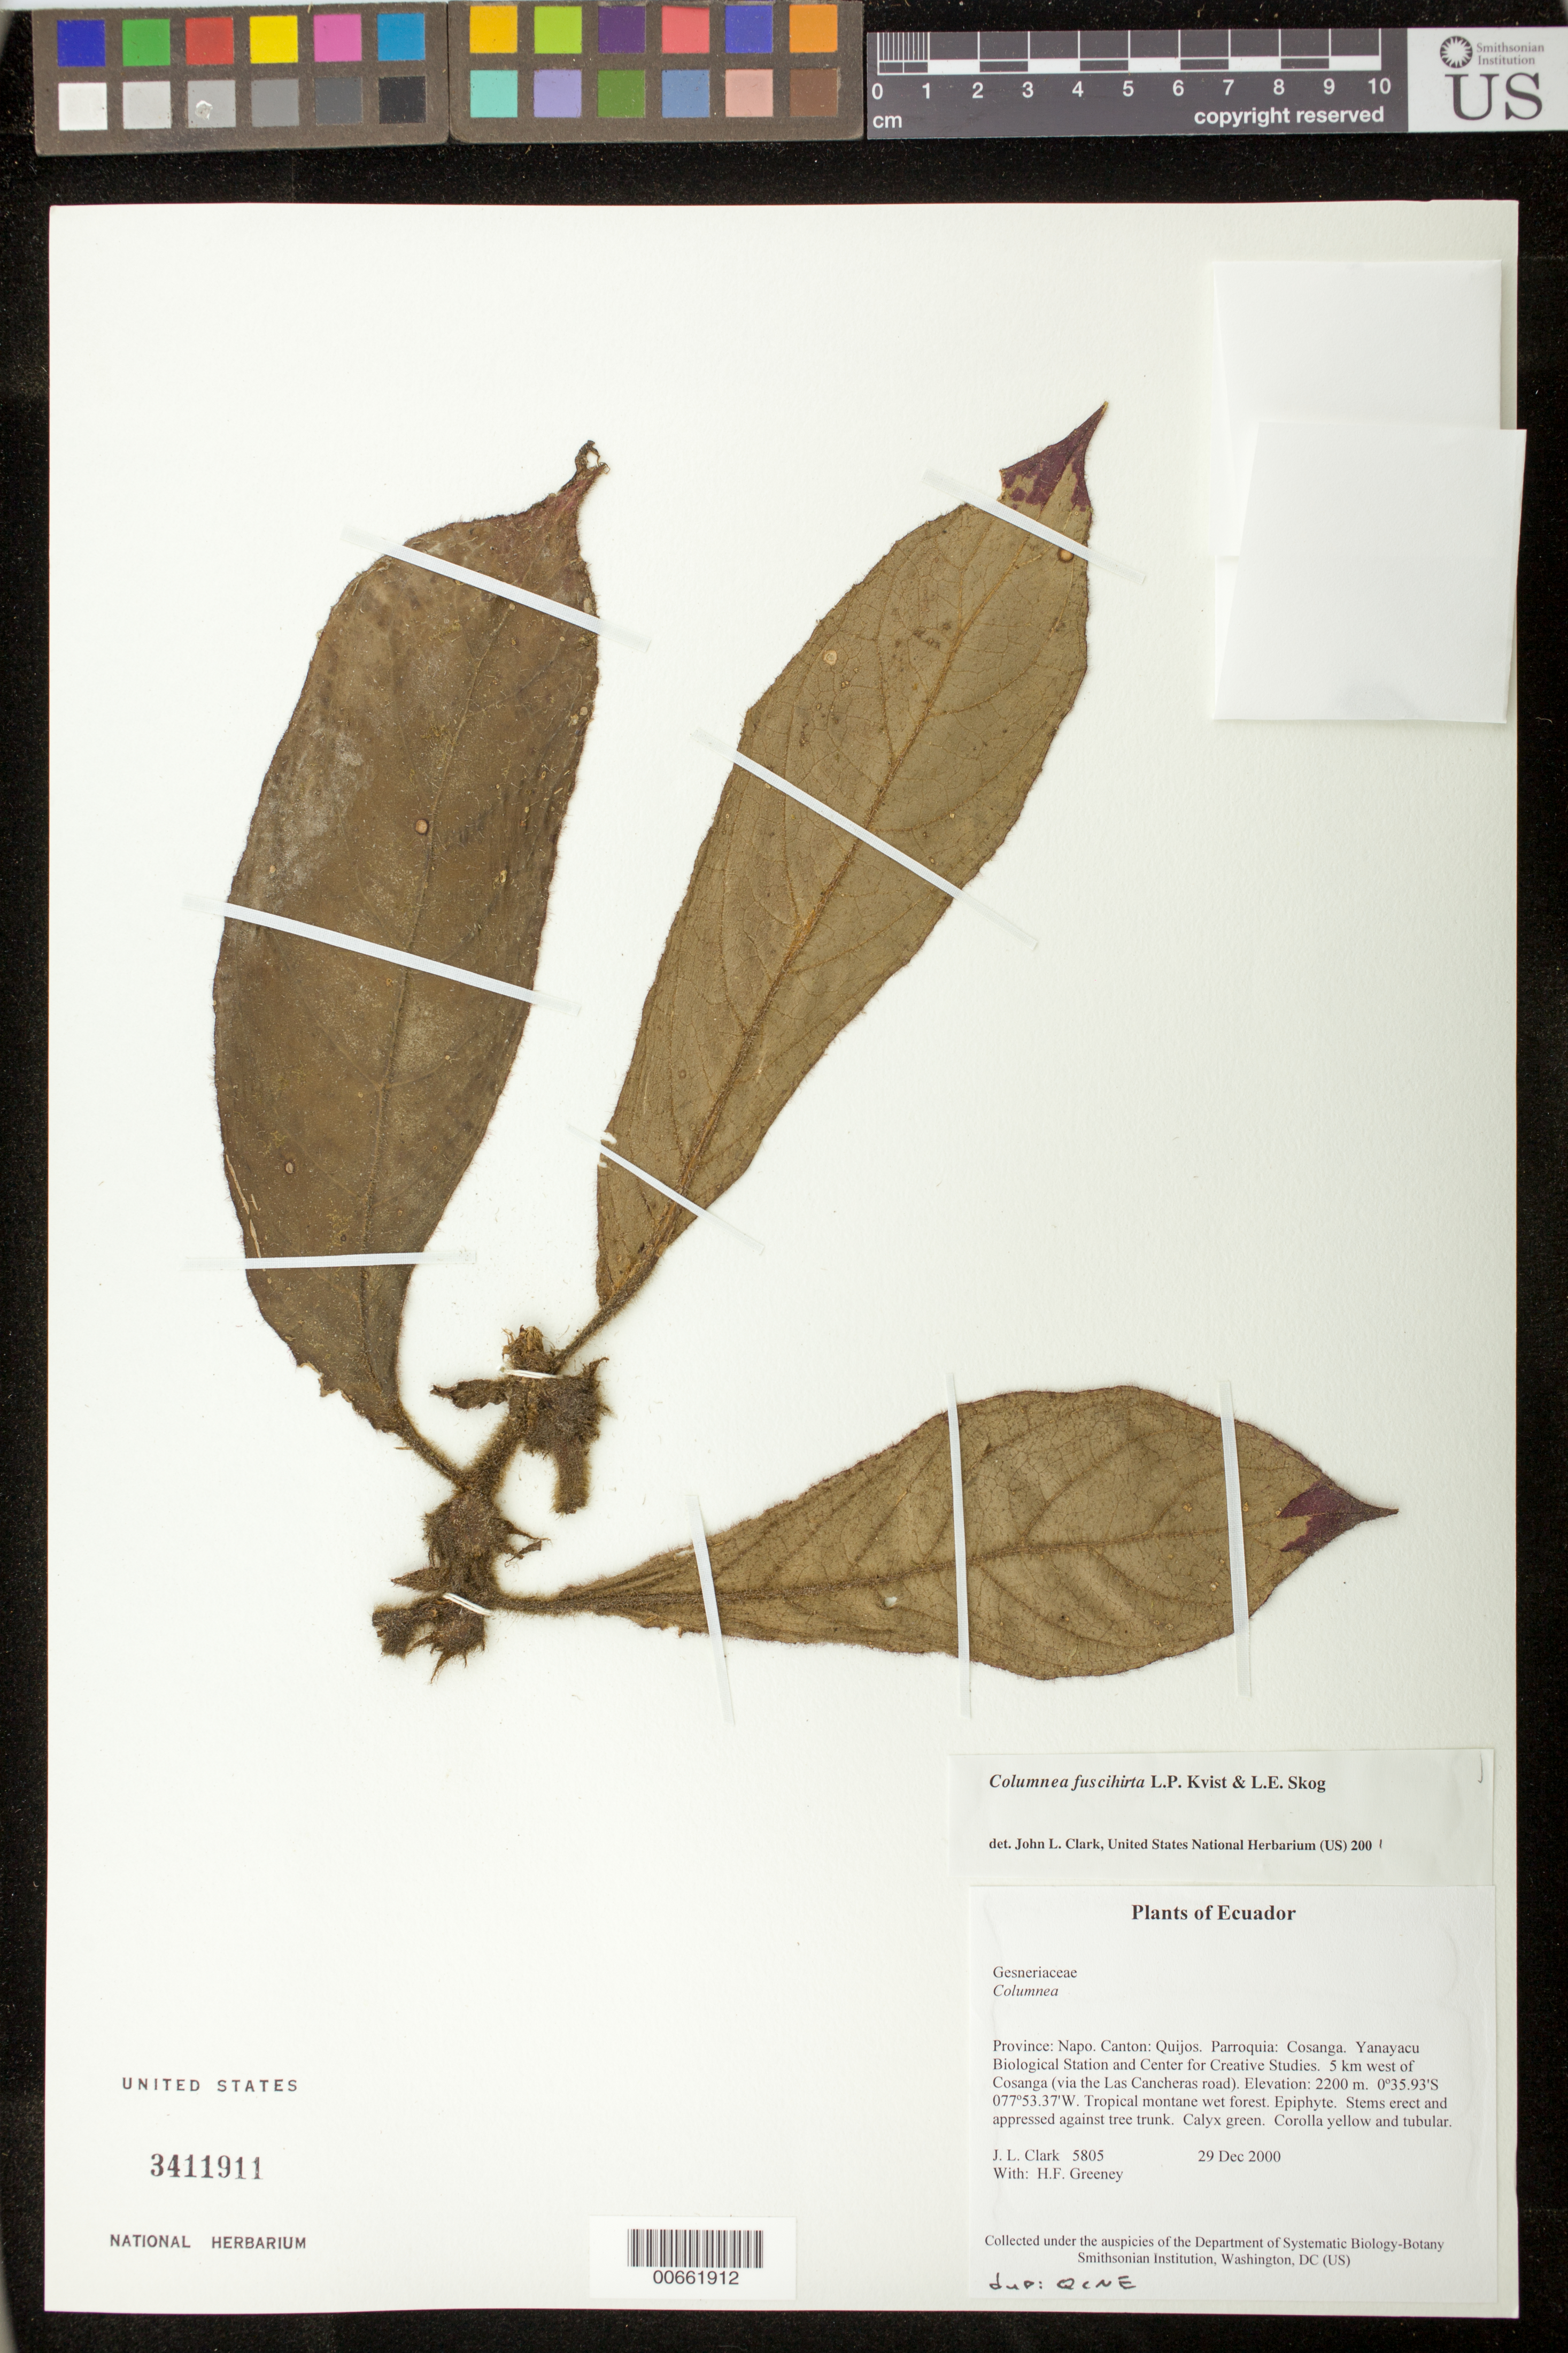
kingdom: Plantae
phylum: Tracheophyta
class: Magnoliopsida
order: Lamiales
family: Gesneriaceae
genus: Columnea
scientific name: Columnea fuscihirta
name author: L.P. Kvist & L.E. Skog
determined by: Clark, J. L., (SEL), The Marie Selby Botanical Garden (UNITED STATES)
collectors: J. L. Clark & H. Greeney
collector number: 5805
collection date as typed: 29 Dec 2000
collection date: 2000-12-29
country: Ecuador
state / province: Napo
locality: Cantón: Quijos. Parroquia: Cosanga. Yanayacu Biological Station and Center for Creative Studies. 5 km west of Cosanga (via the Las Cancheras road).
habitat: Tropical montane wet forest.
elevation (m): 2200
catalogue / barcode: US 3411911